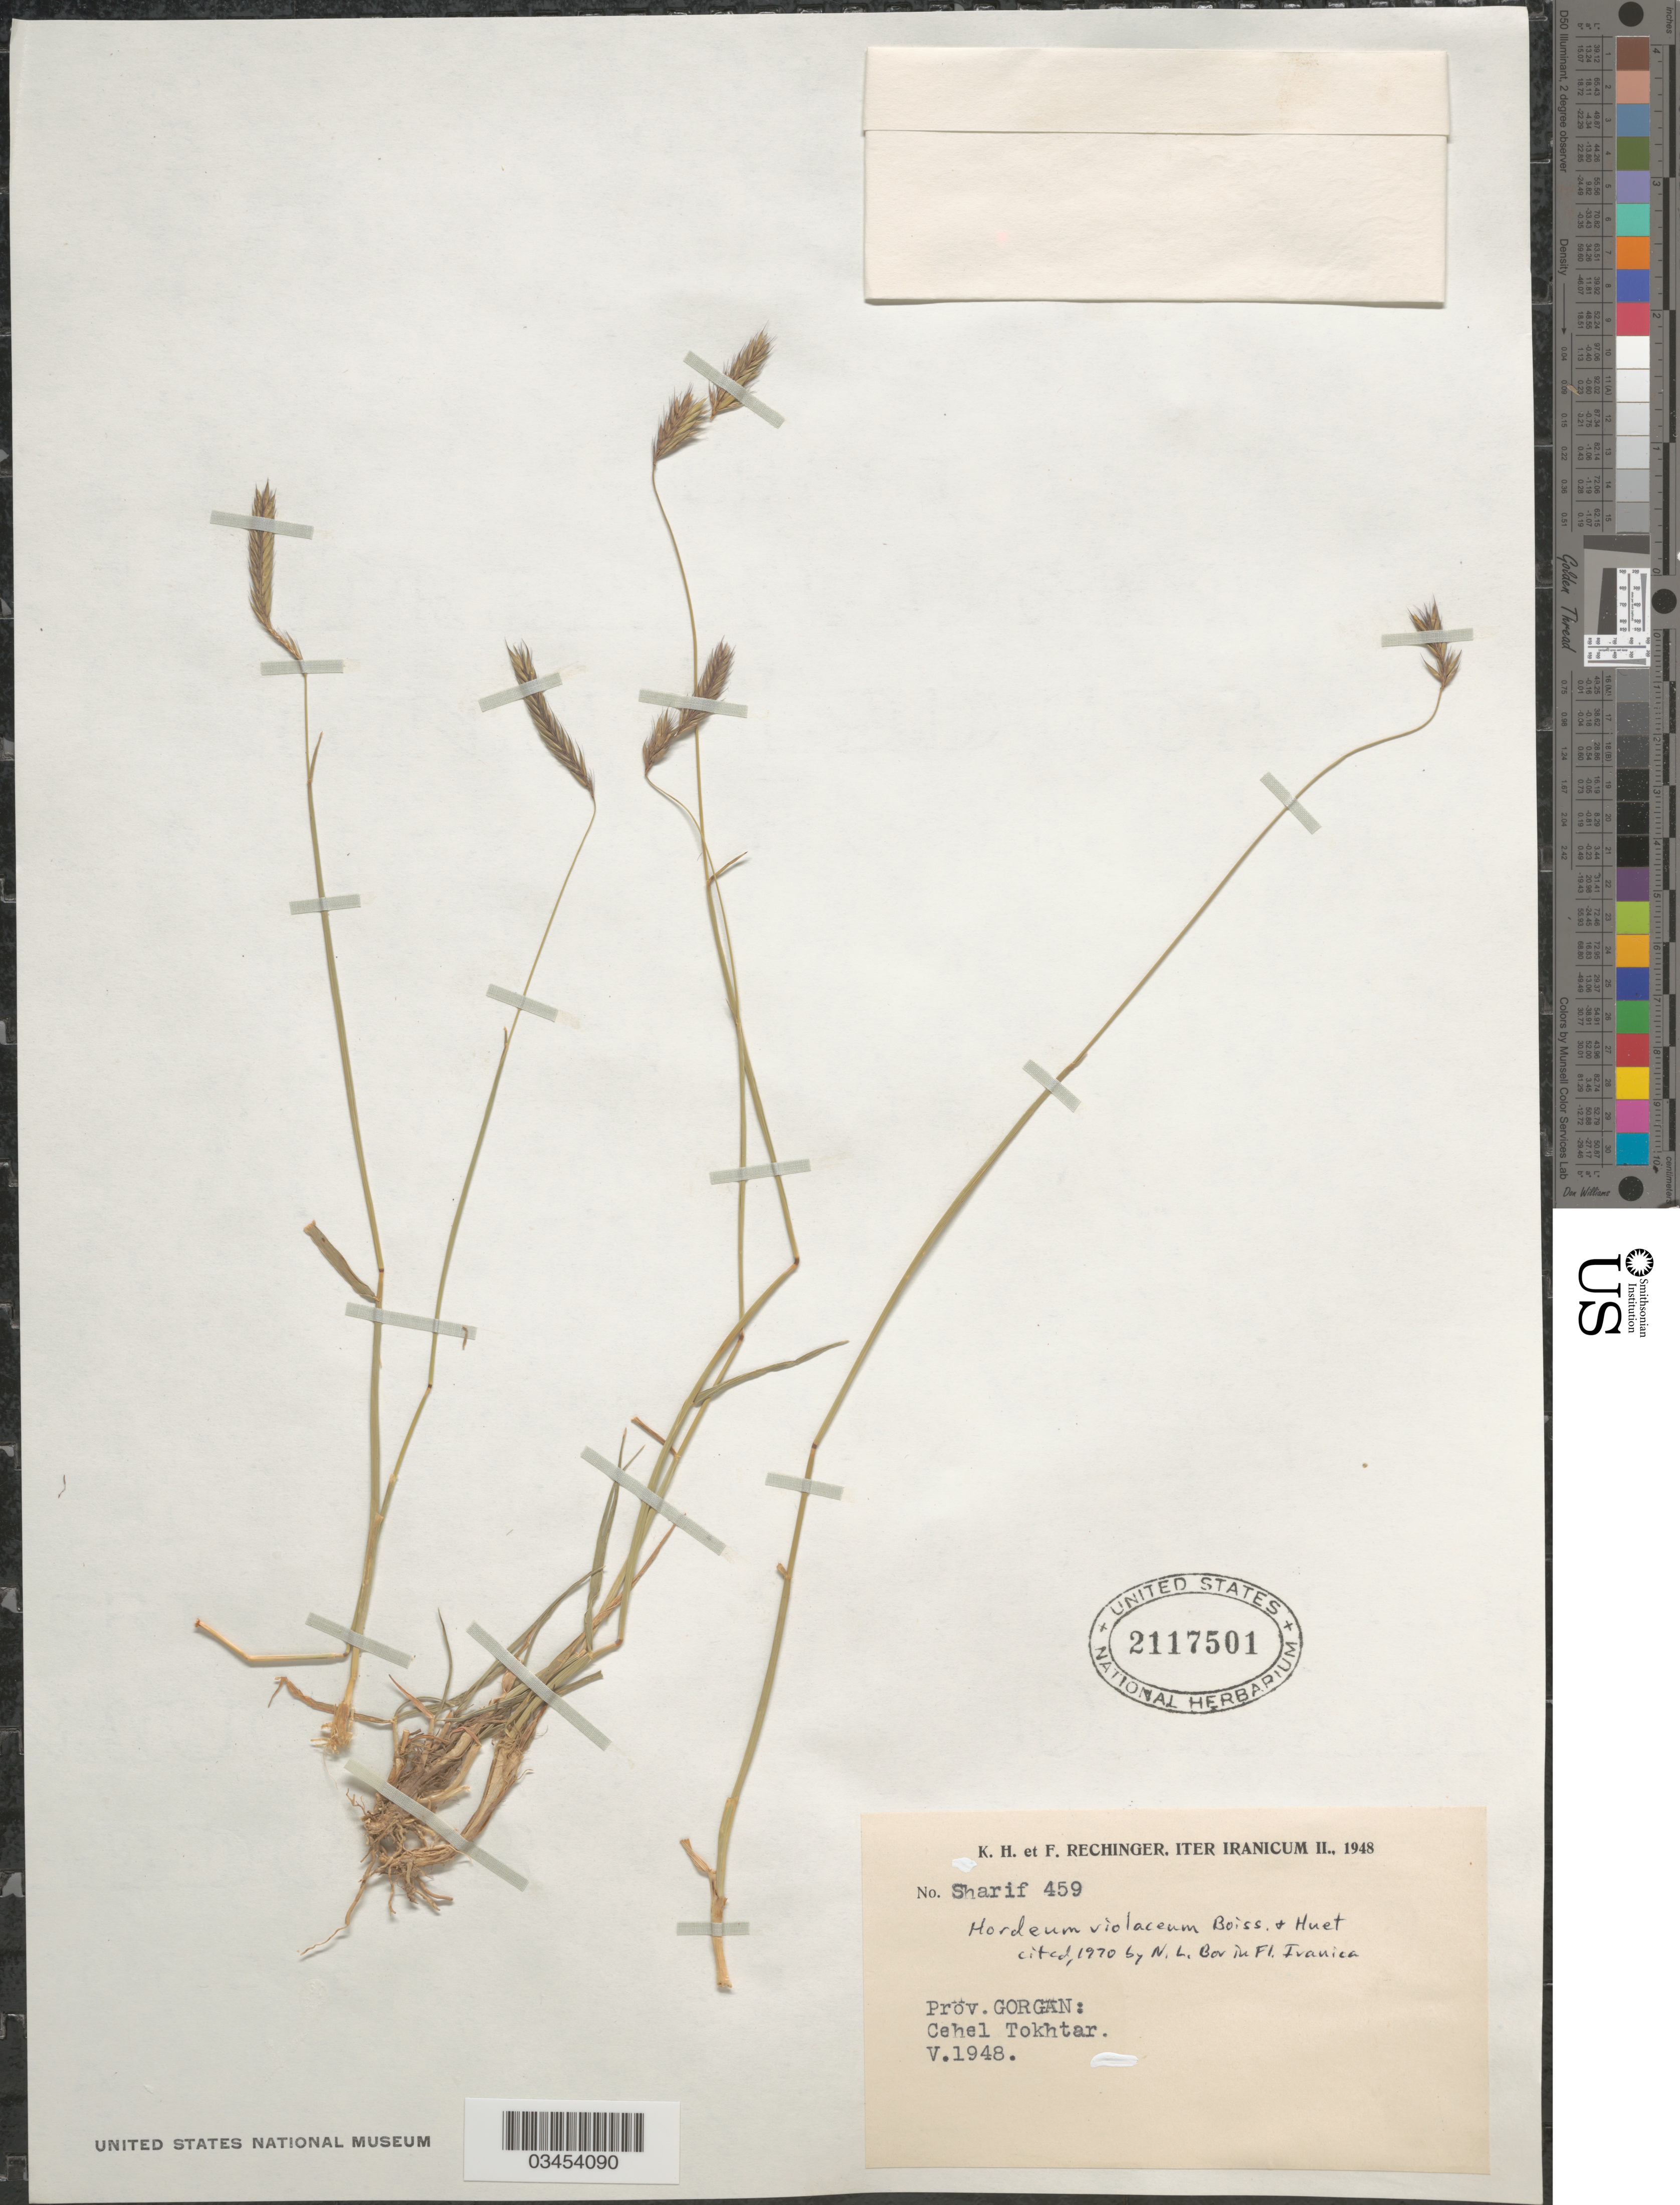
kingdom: Plantae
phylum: Tracheophyta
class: Liliopsida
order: Poales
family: Poaceae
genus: Hordeum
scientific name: Hordeum brevisubulatum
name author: (Trin.) Link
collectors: K. H. Rechinger & F. Rechinger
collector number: Sharif459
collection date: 1948-05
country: Iran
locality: Iter Iranicum II., 1948. Prov. Gorgan: Cehel Tokhtar.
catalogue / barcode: US 2117501